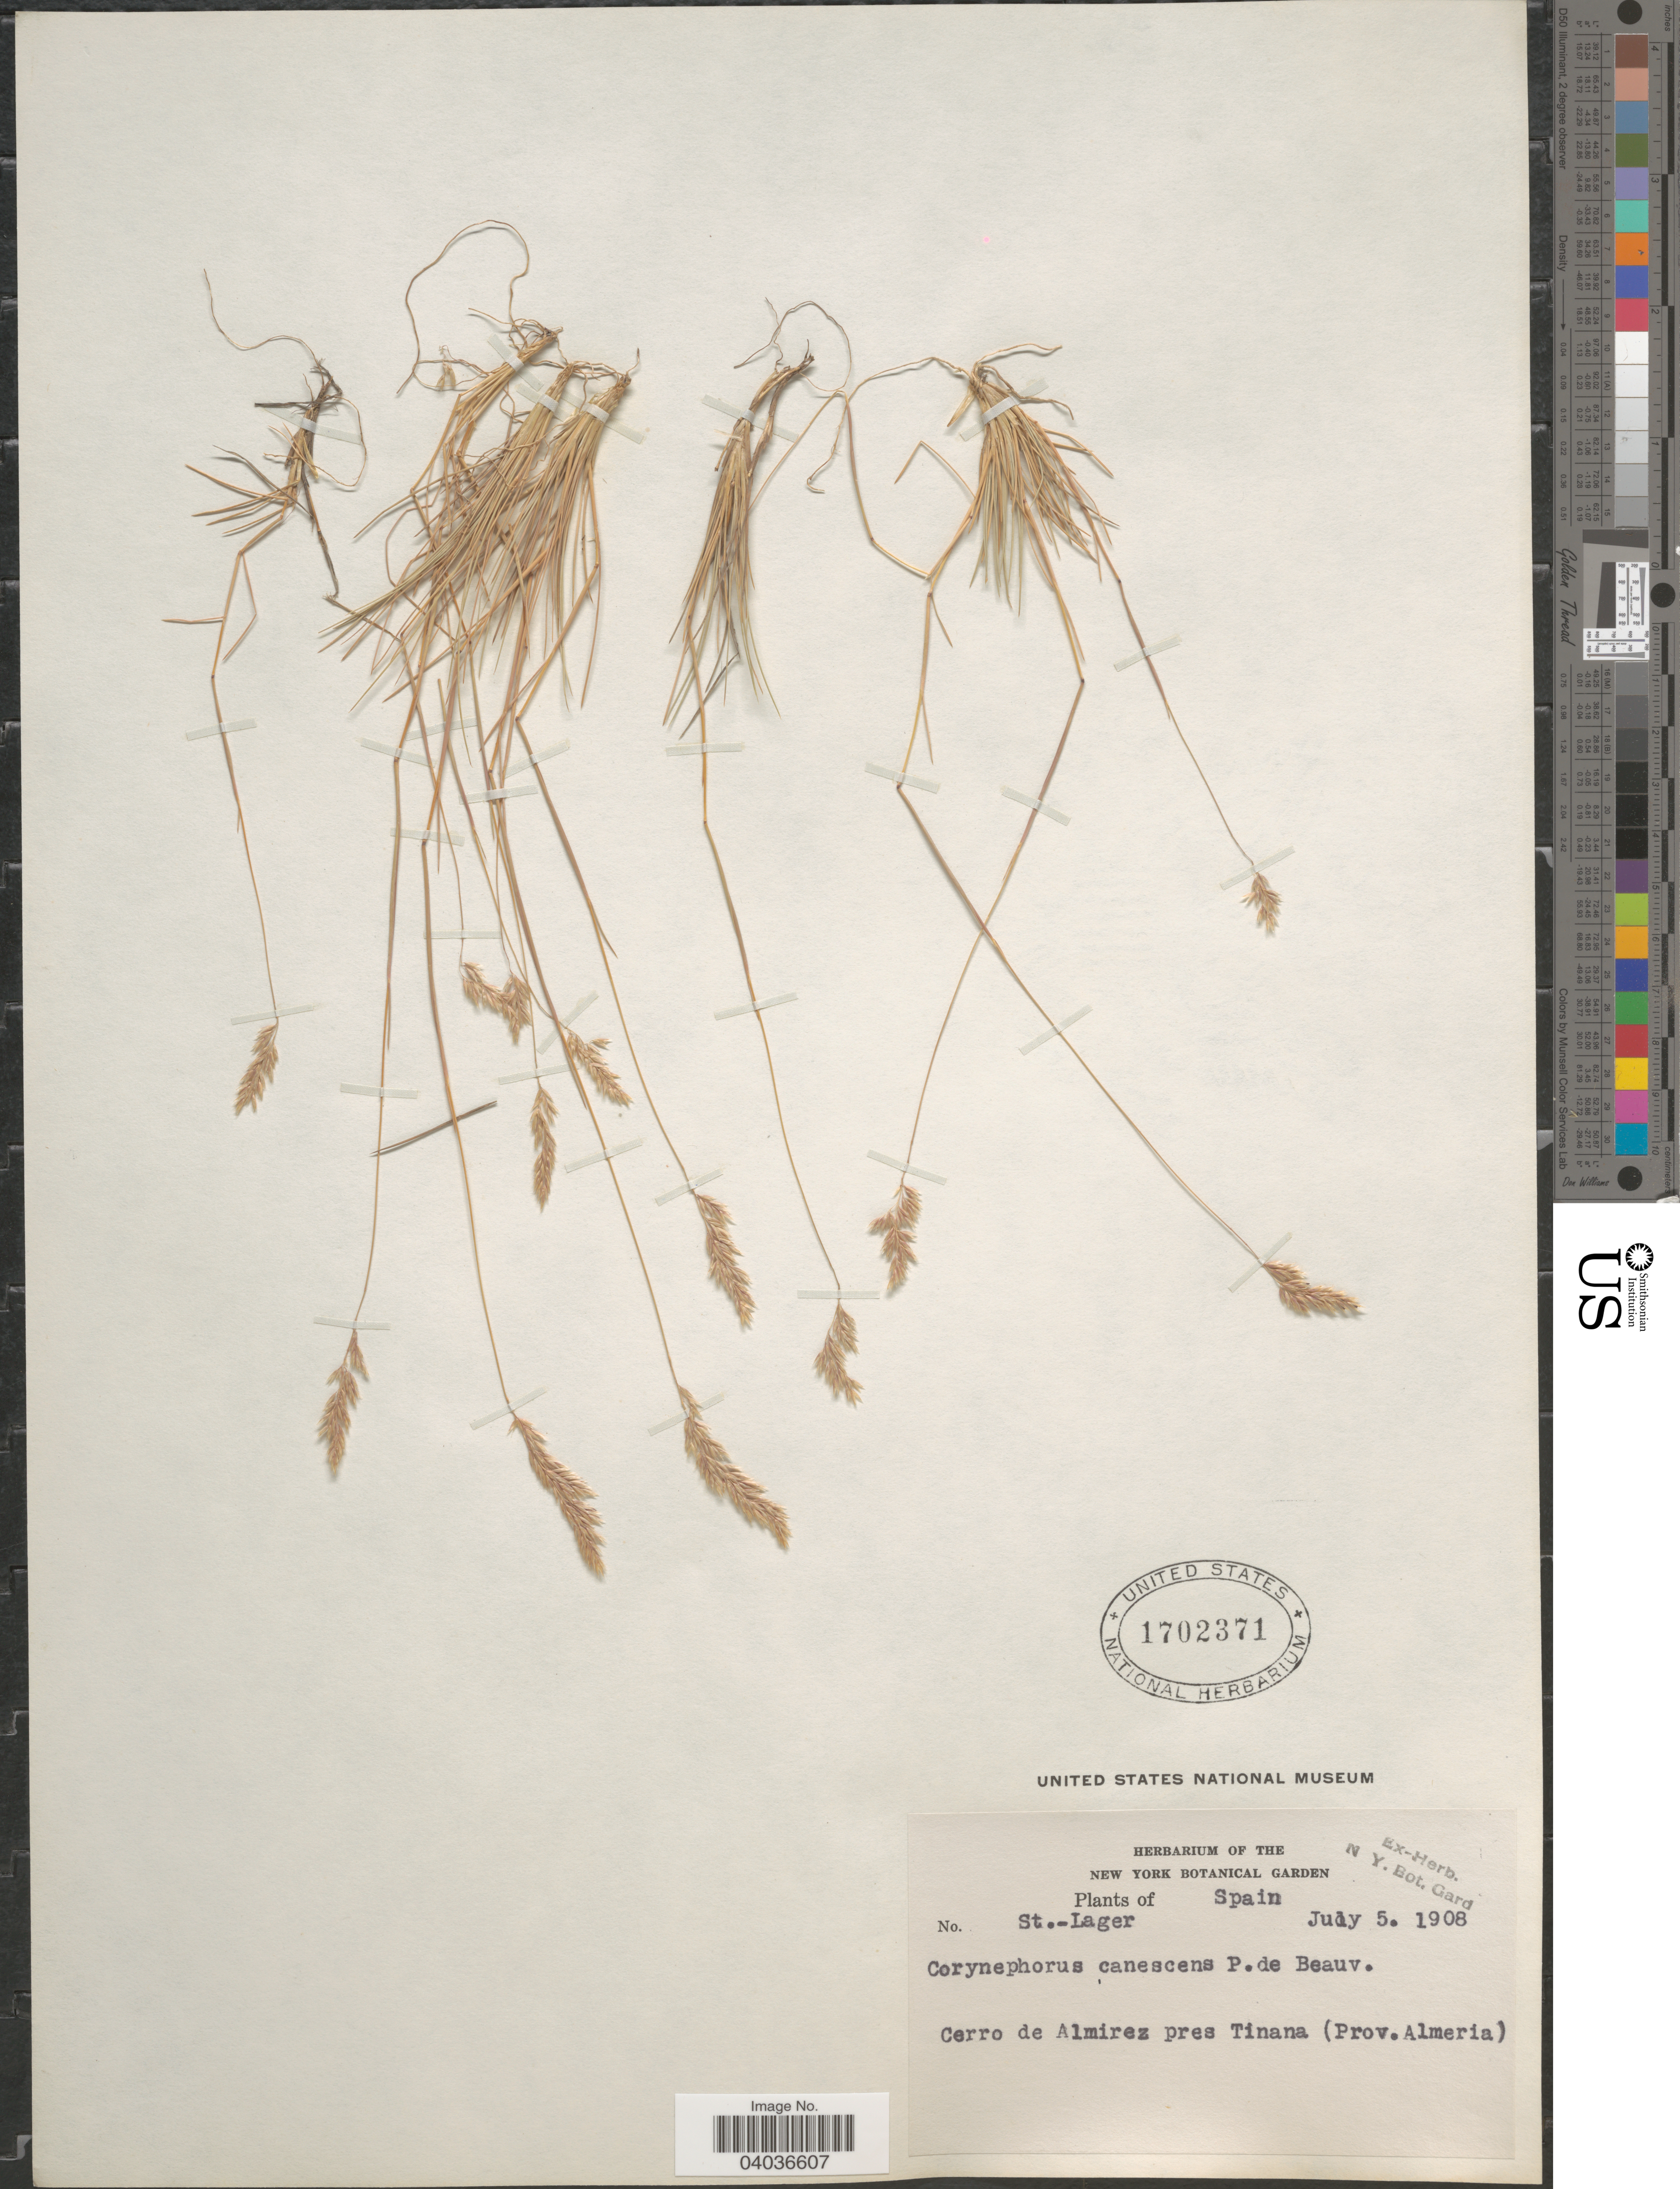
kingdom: Plantae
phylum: Tracheophyta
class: Liliopsida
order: Poales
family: Poaceae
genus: Corynephorus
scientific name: Corynephorus canescens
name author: (L, MEL) P. Beauv.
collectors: -. St. Lager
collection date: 1908-07-05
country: Spain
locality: Cerro de Almirez pres Tinana (Prov. Almeria).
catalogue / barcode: US 1702371